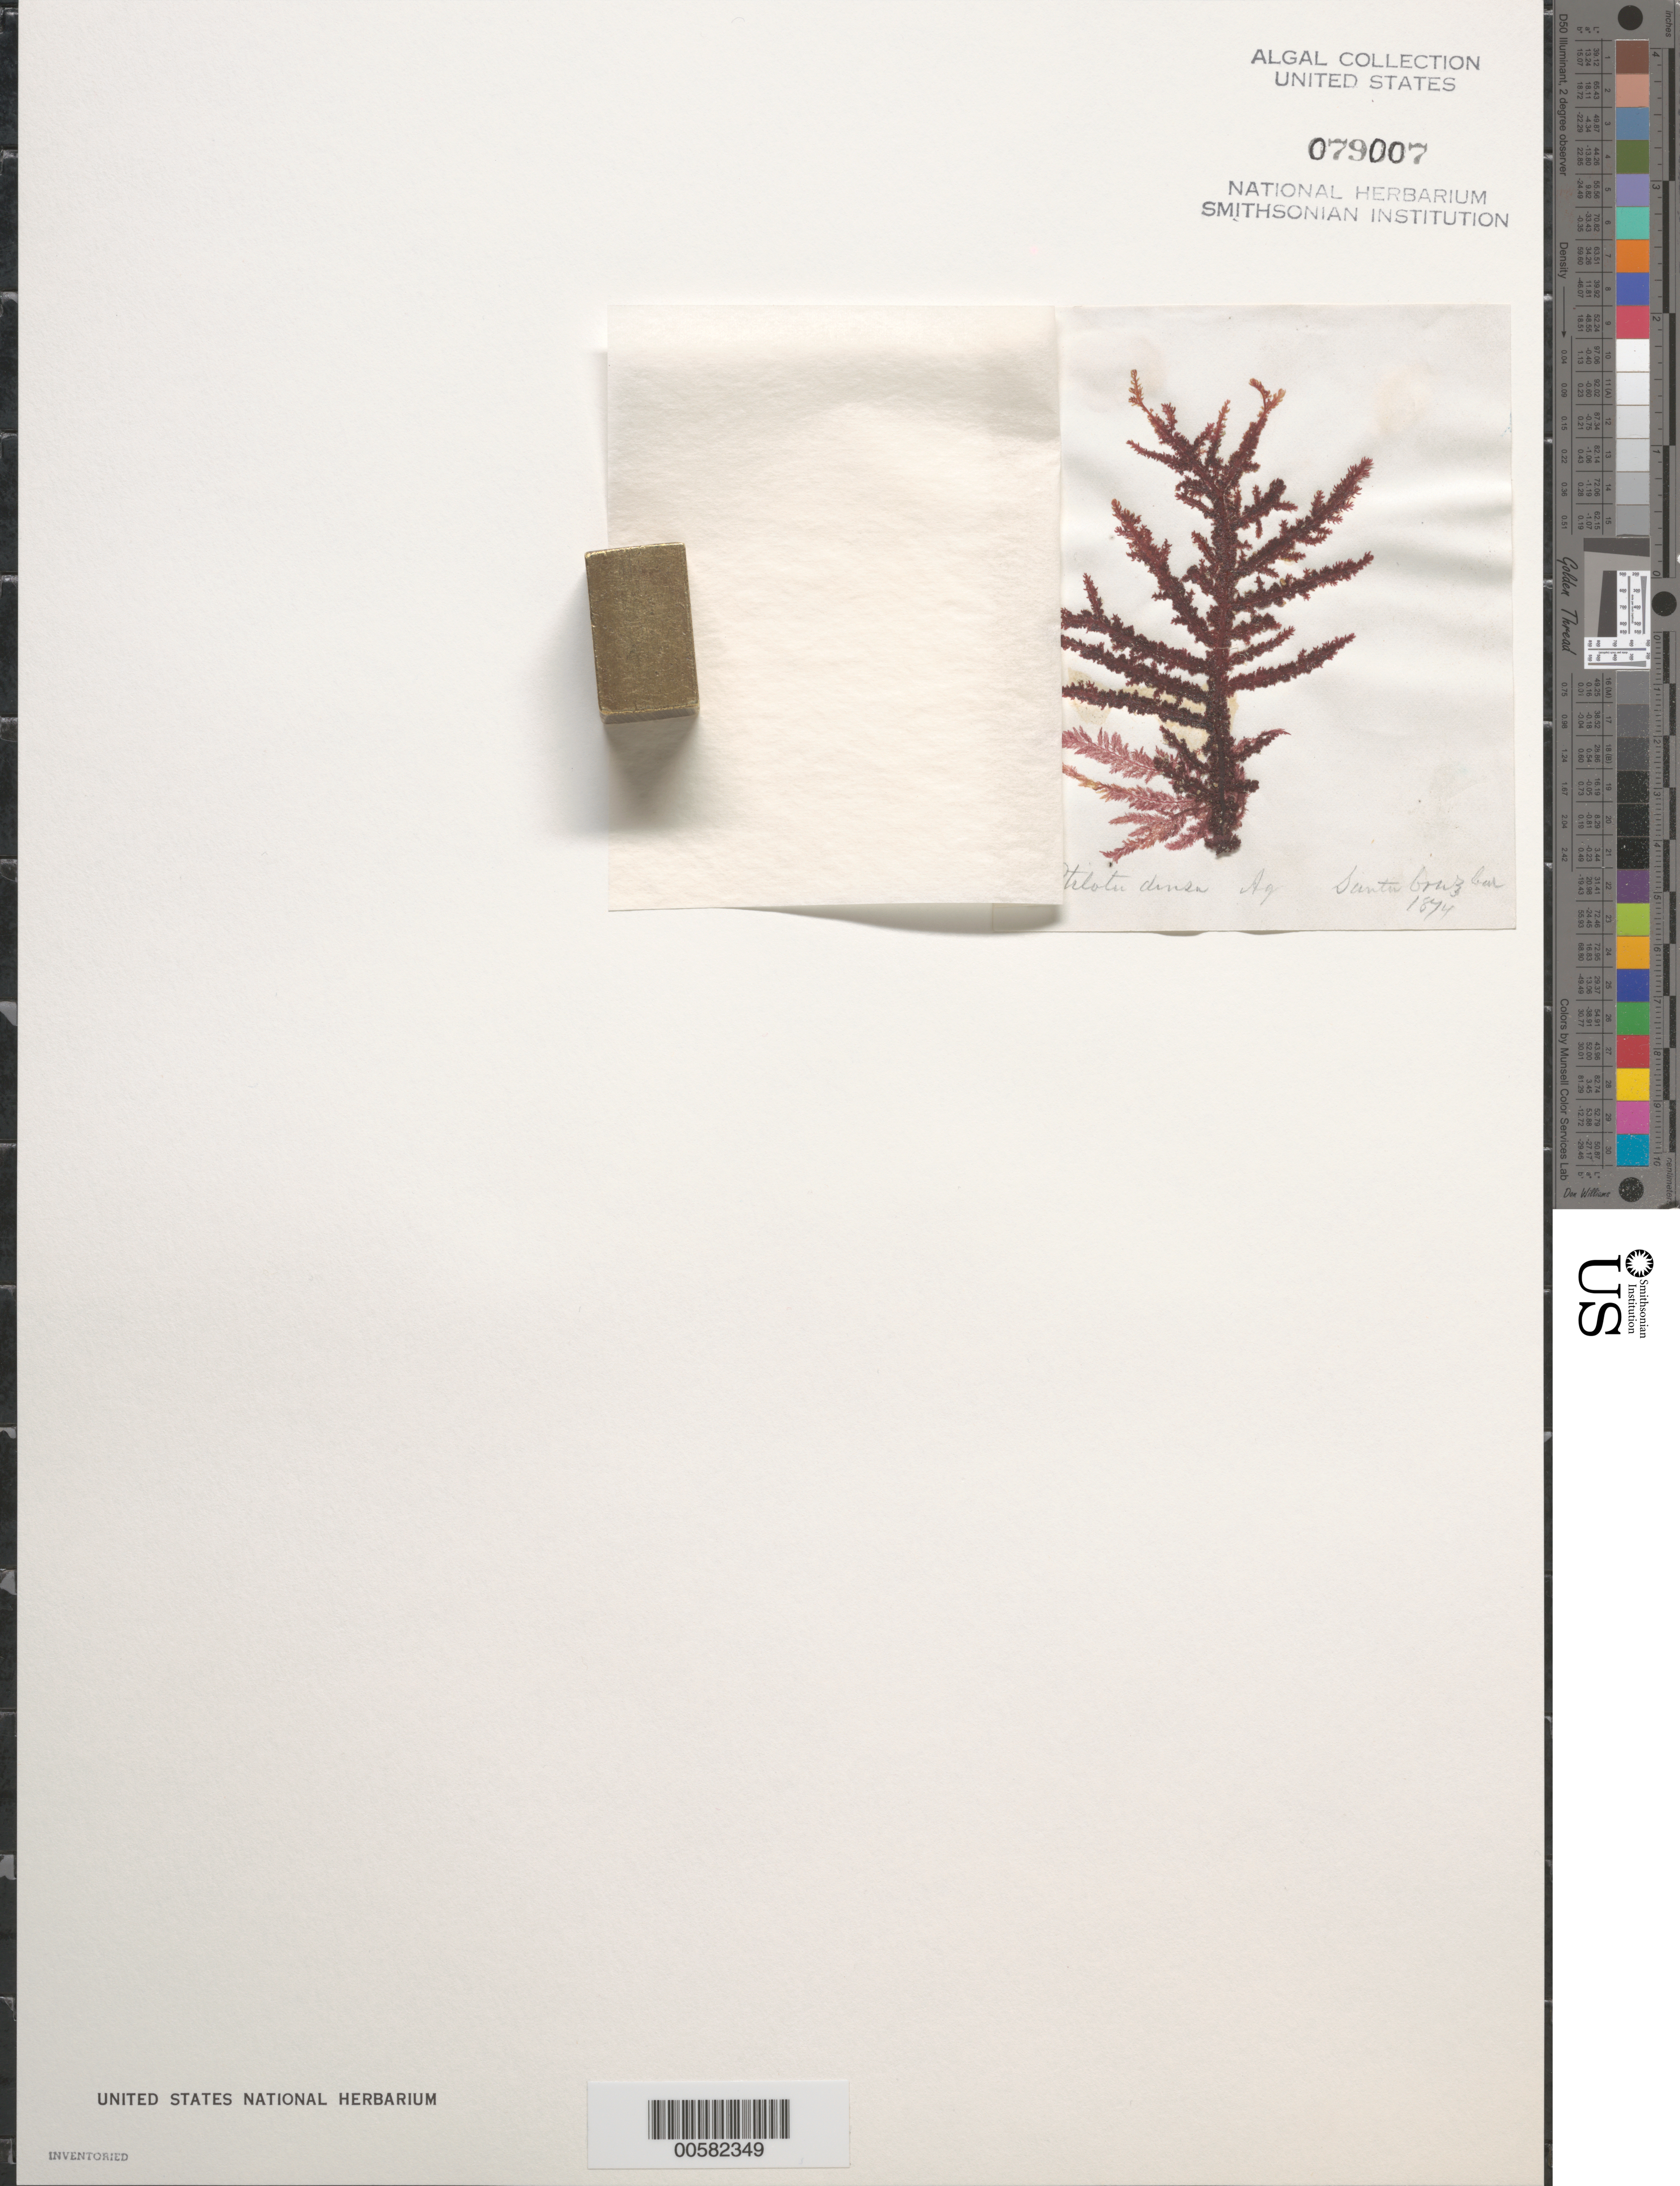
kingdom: Plantae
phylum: Rhodophyta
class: Florideophyceae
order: Ceramiales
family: Wrangeliaceae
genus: Ptilota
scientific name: Ptilota densa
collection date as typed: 1874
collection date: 1874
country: United States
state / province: California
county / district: Santa Cruz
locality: Santa Cruz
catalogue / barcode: US 79007